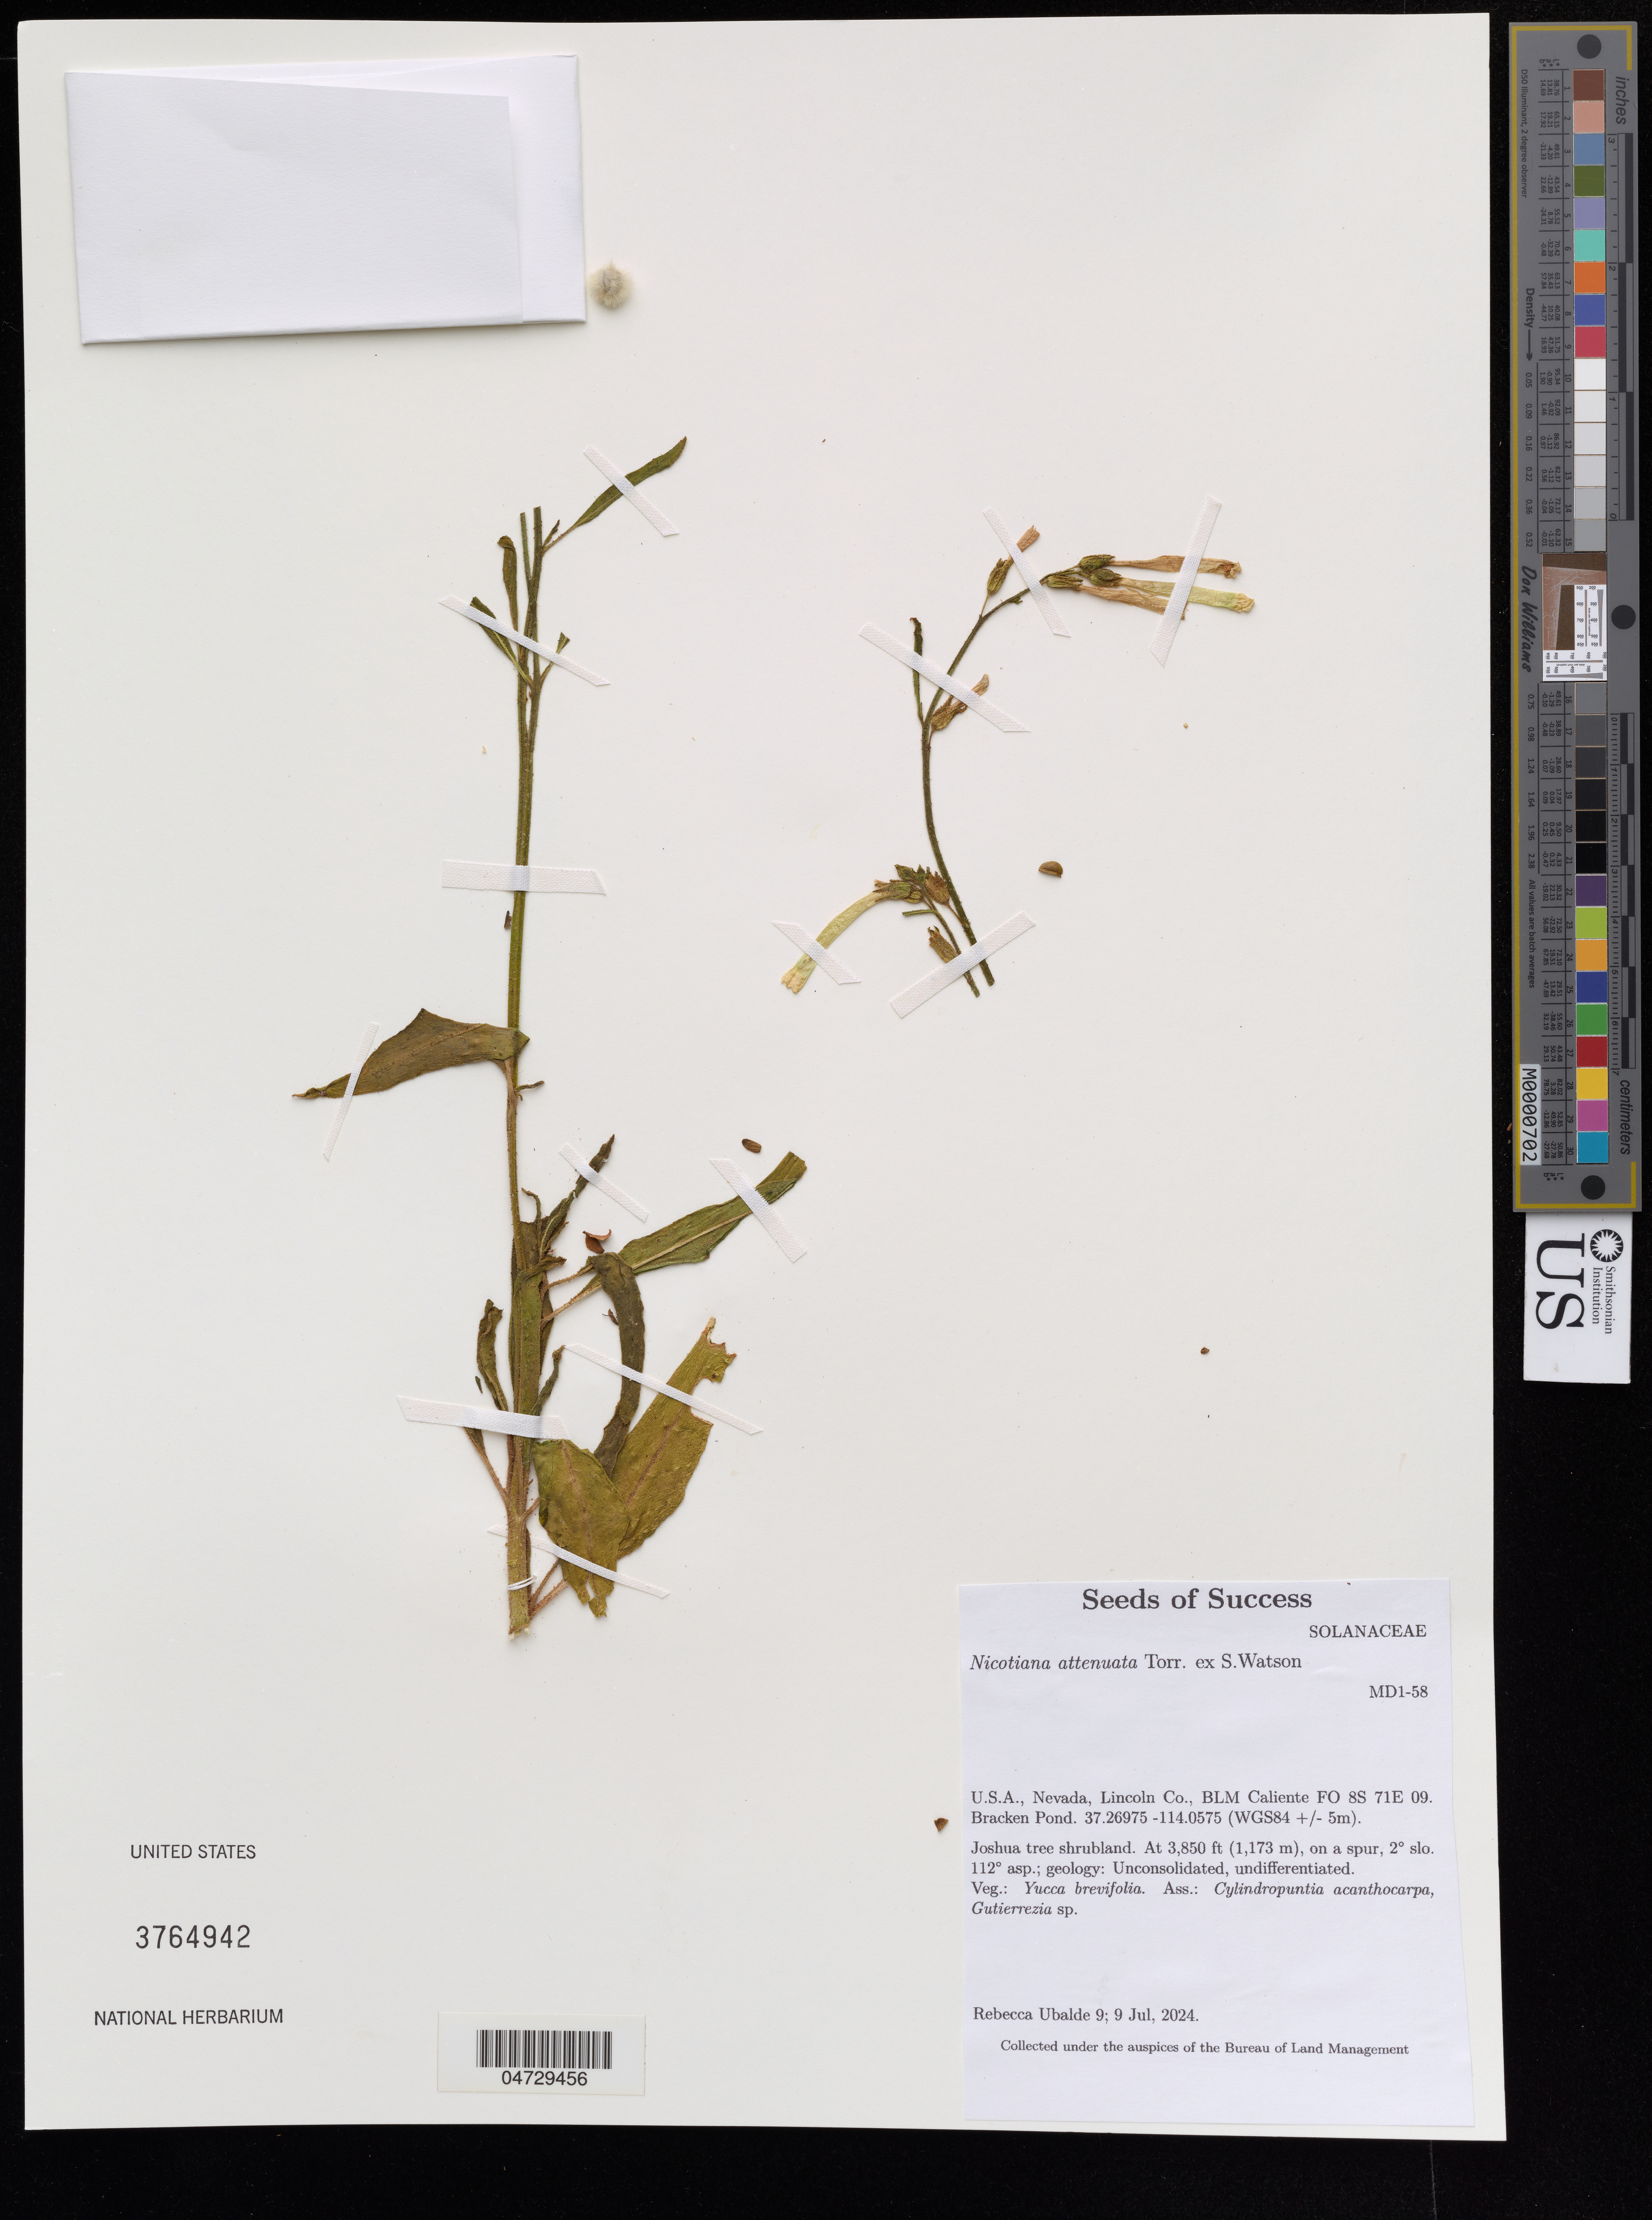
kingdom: Plantae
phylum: Tracheophyta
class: Magnoliopsida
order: Solanales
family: Solanaceae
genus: Nicotiana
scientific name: Nicotiana acaulis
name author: Speg.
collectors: R. Ubalde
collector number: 9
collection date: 2024-07-09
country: United States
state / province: Nevada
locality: Lincoln Co., BLM Caliente FO 8S 71E 09. Bracken Pond. (WGS84 +/- 5m).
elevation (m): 1173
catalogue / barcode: US 3764942